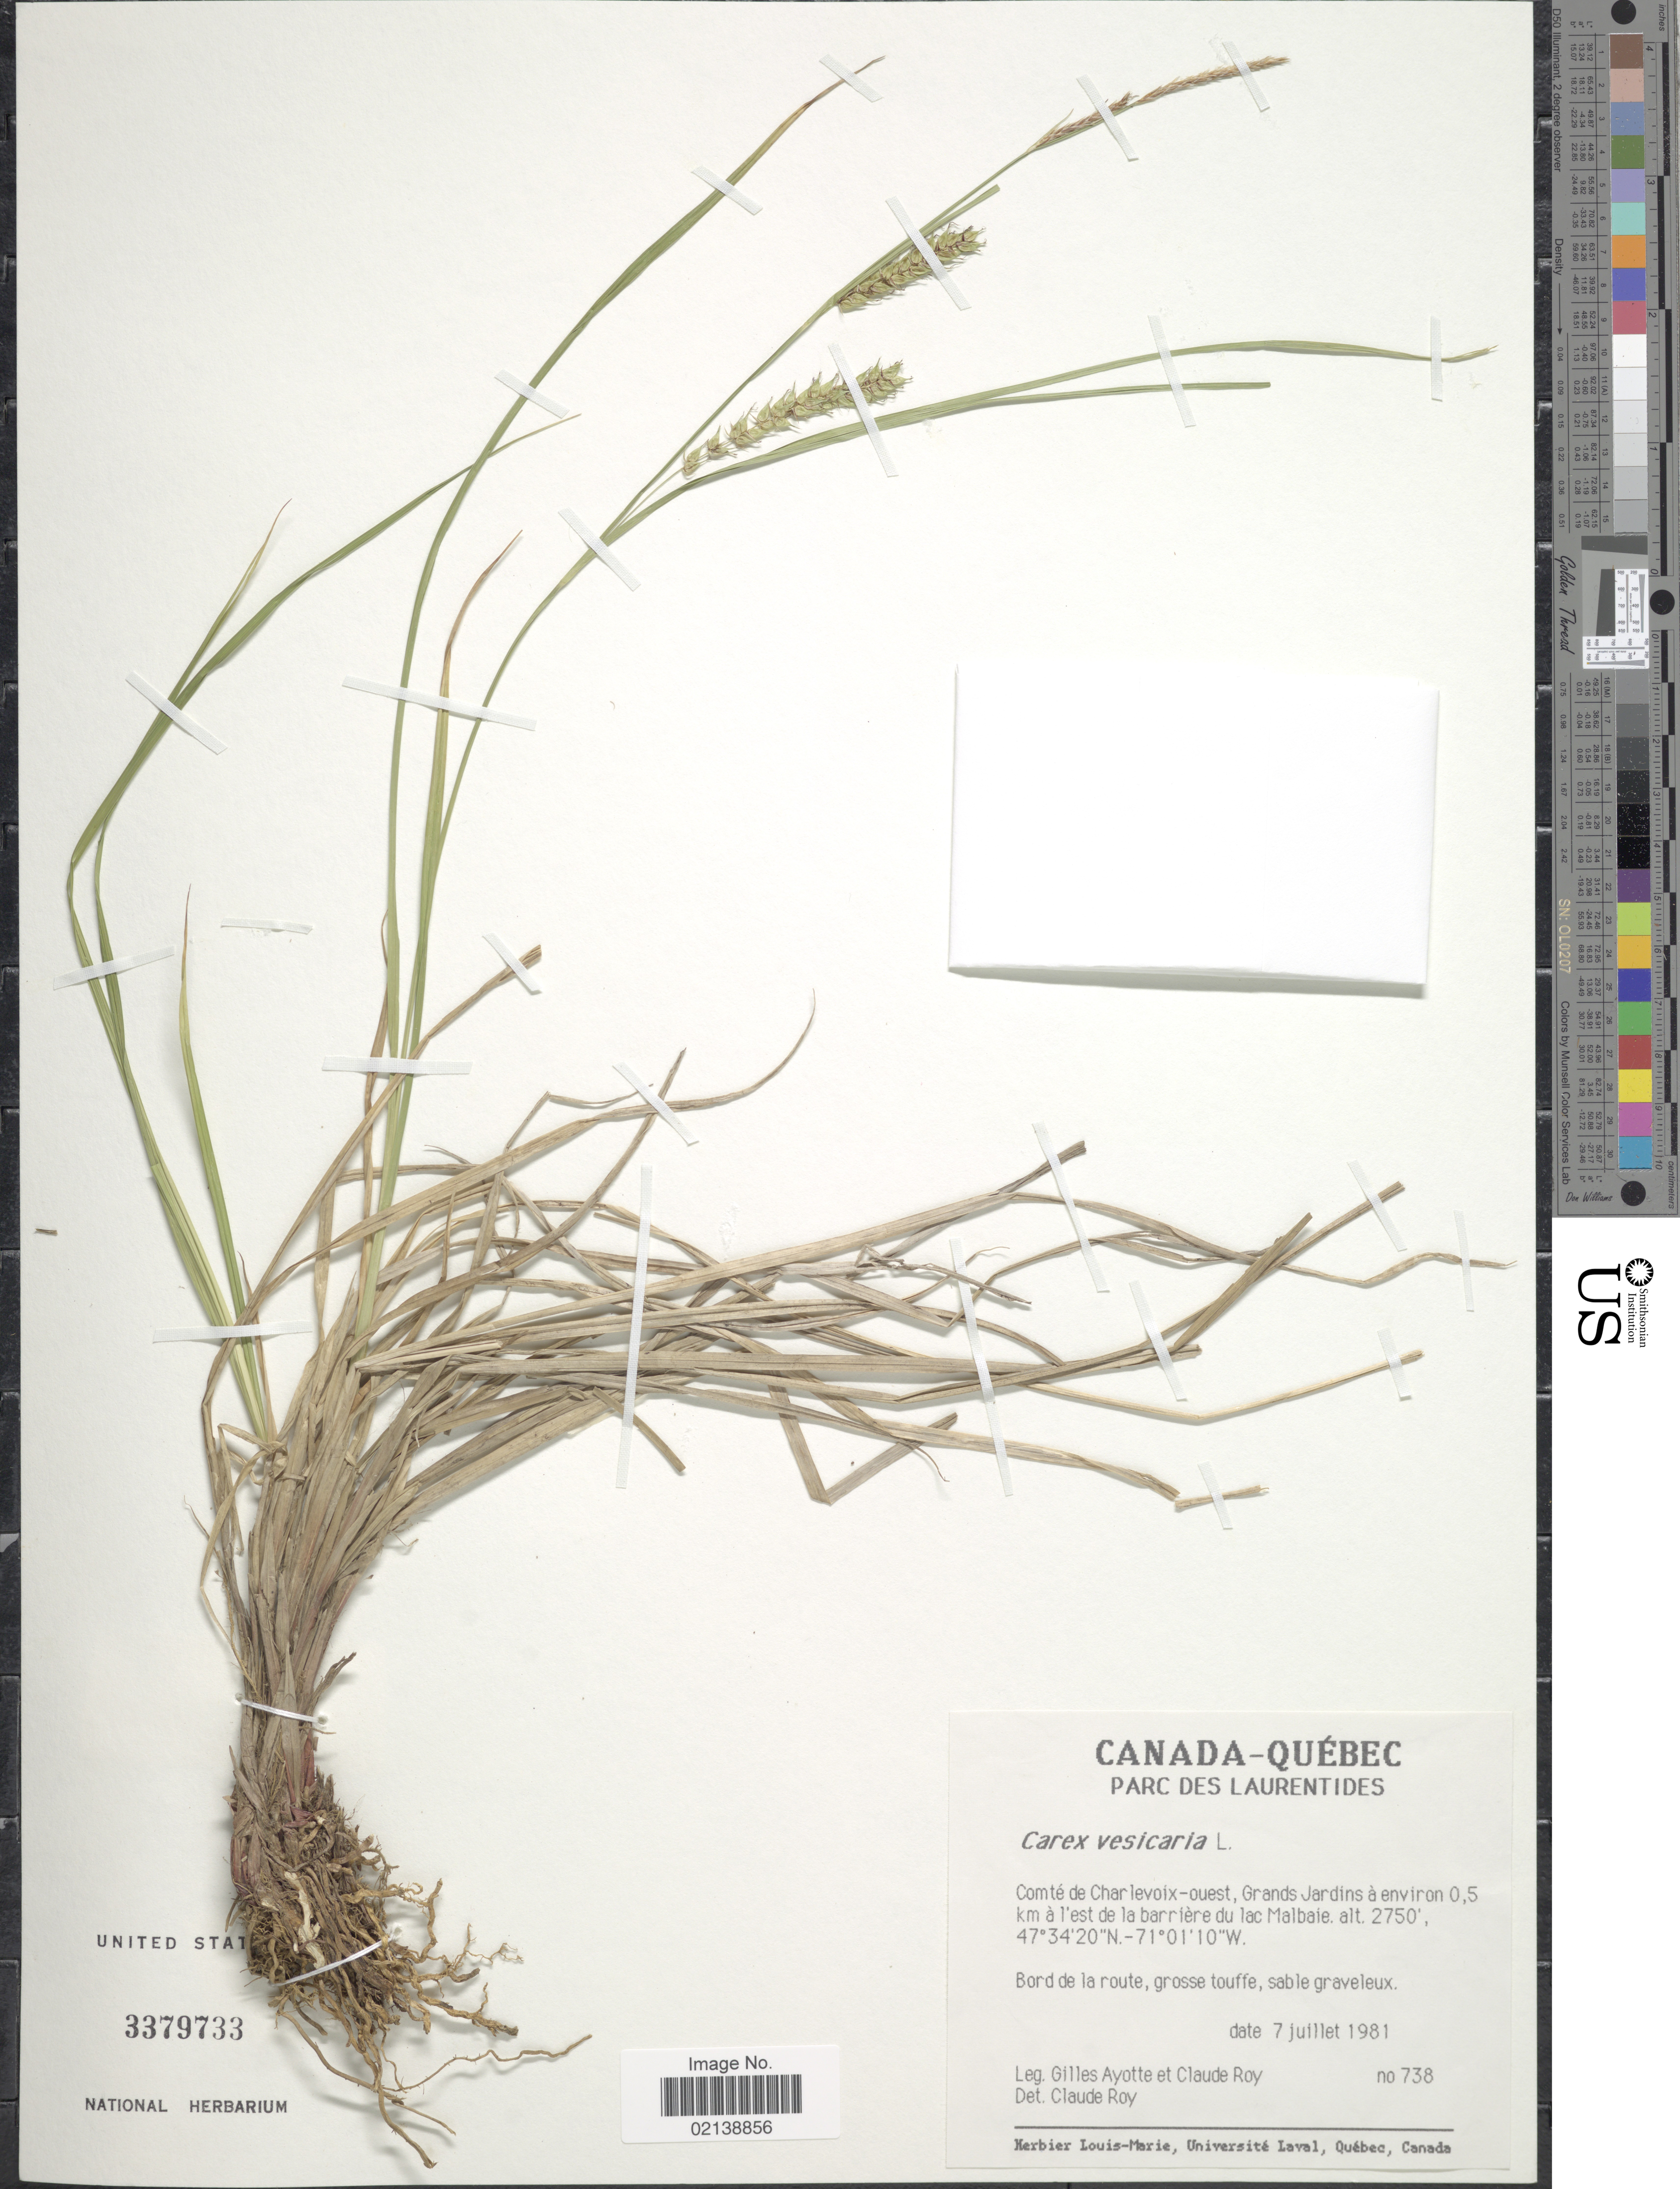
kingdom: Plantae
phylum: Tracheophyta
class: Liliopsida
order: Poales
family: Cyperaceae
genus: Carex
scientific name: Carex vesicaria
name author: L.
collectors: G. Ayotte & C. Roy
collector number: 738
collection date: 1981-07-07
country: Canada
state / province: Quebec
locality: Parc des Laurentides, Comte de Charlevoix-ouest, Grands Jardins a environ 0.5 km a l' est de la barriere du lac Malbaie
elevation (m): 838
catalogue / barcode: US 3379733